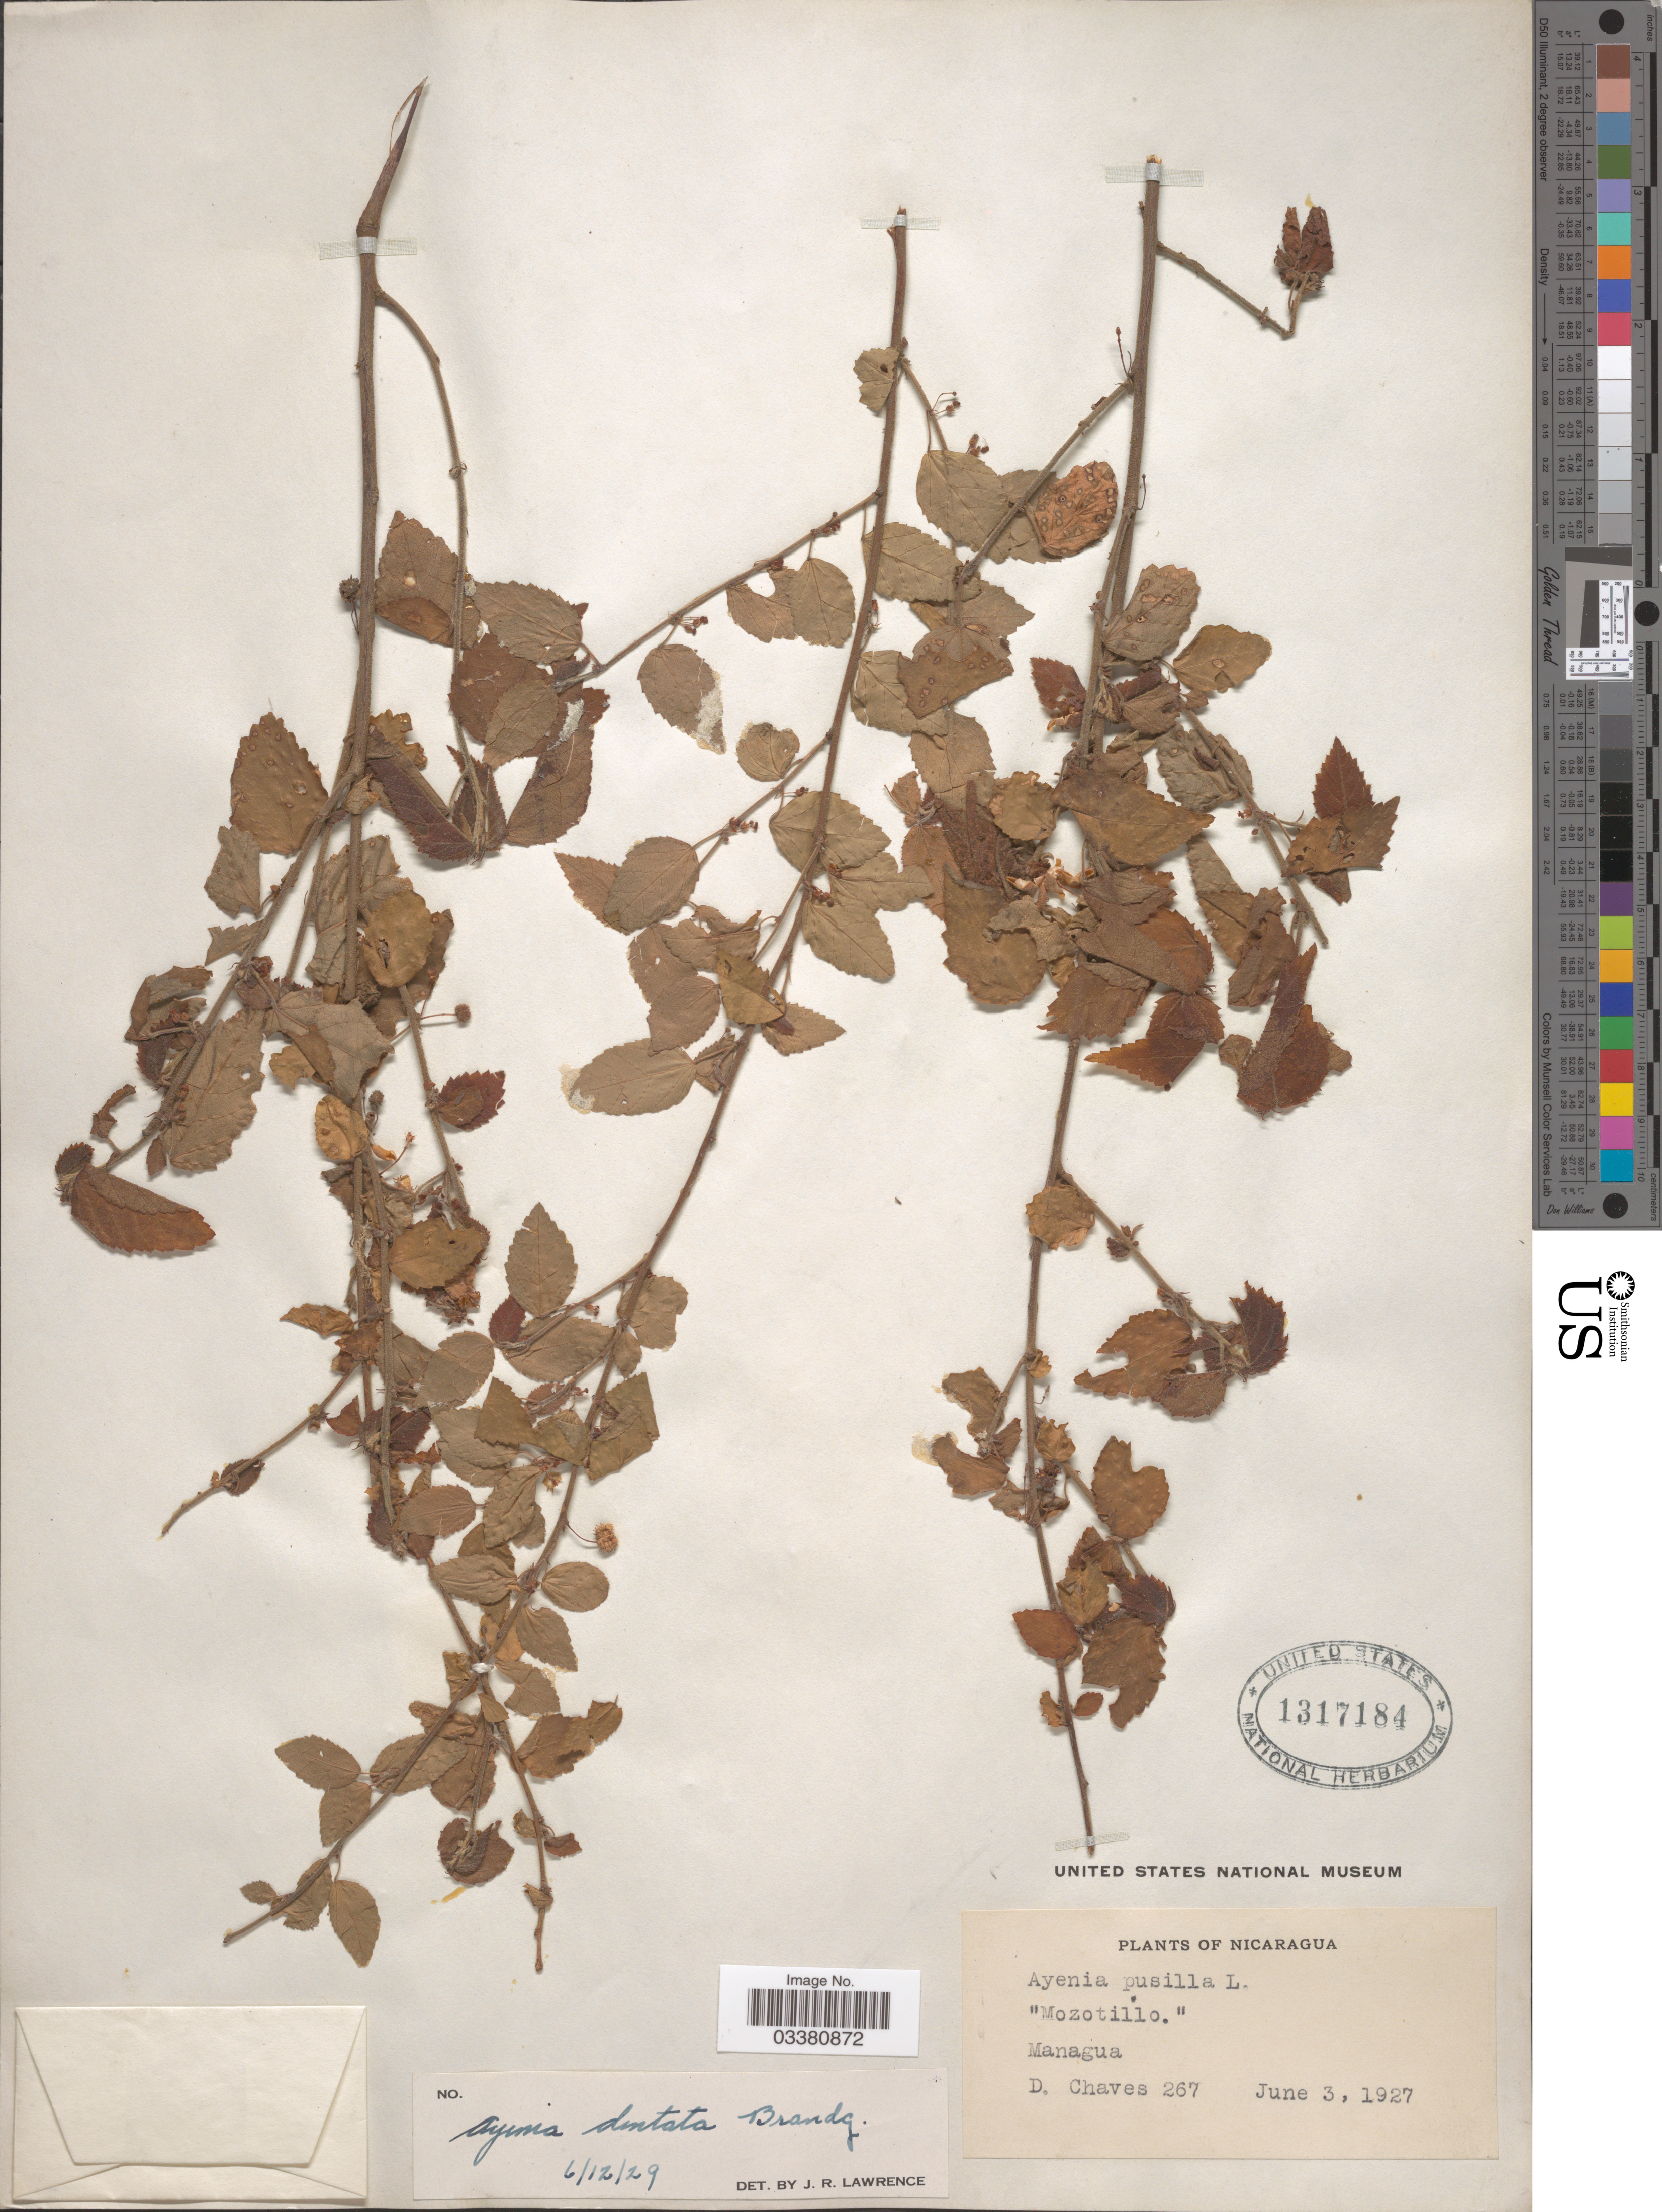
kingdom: Plantae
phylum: Tracheophyta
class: Magnoliopsida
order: Malvales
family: Malvaceae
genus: Ayenia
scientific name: Ayenia dentata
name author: Brandegee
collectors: D. Chaves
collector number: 267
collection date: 1927-06-03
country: Nicaragua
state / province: Managua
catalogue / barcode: US 1317184